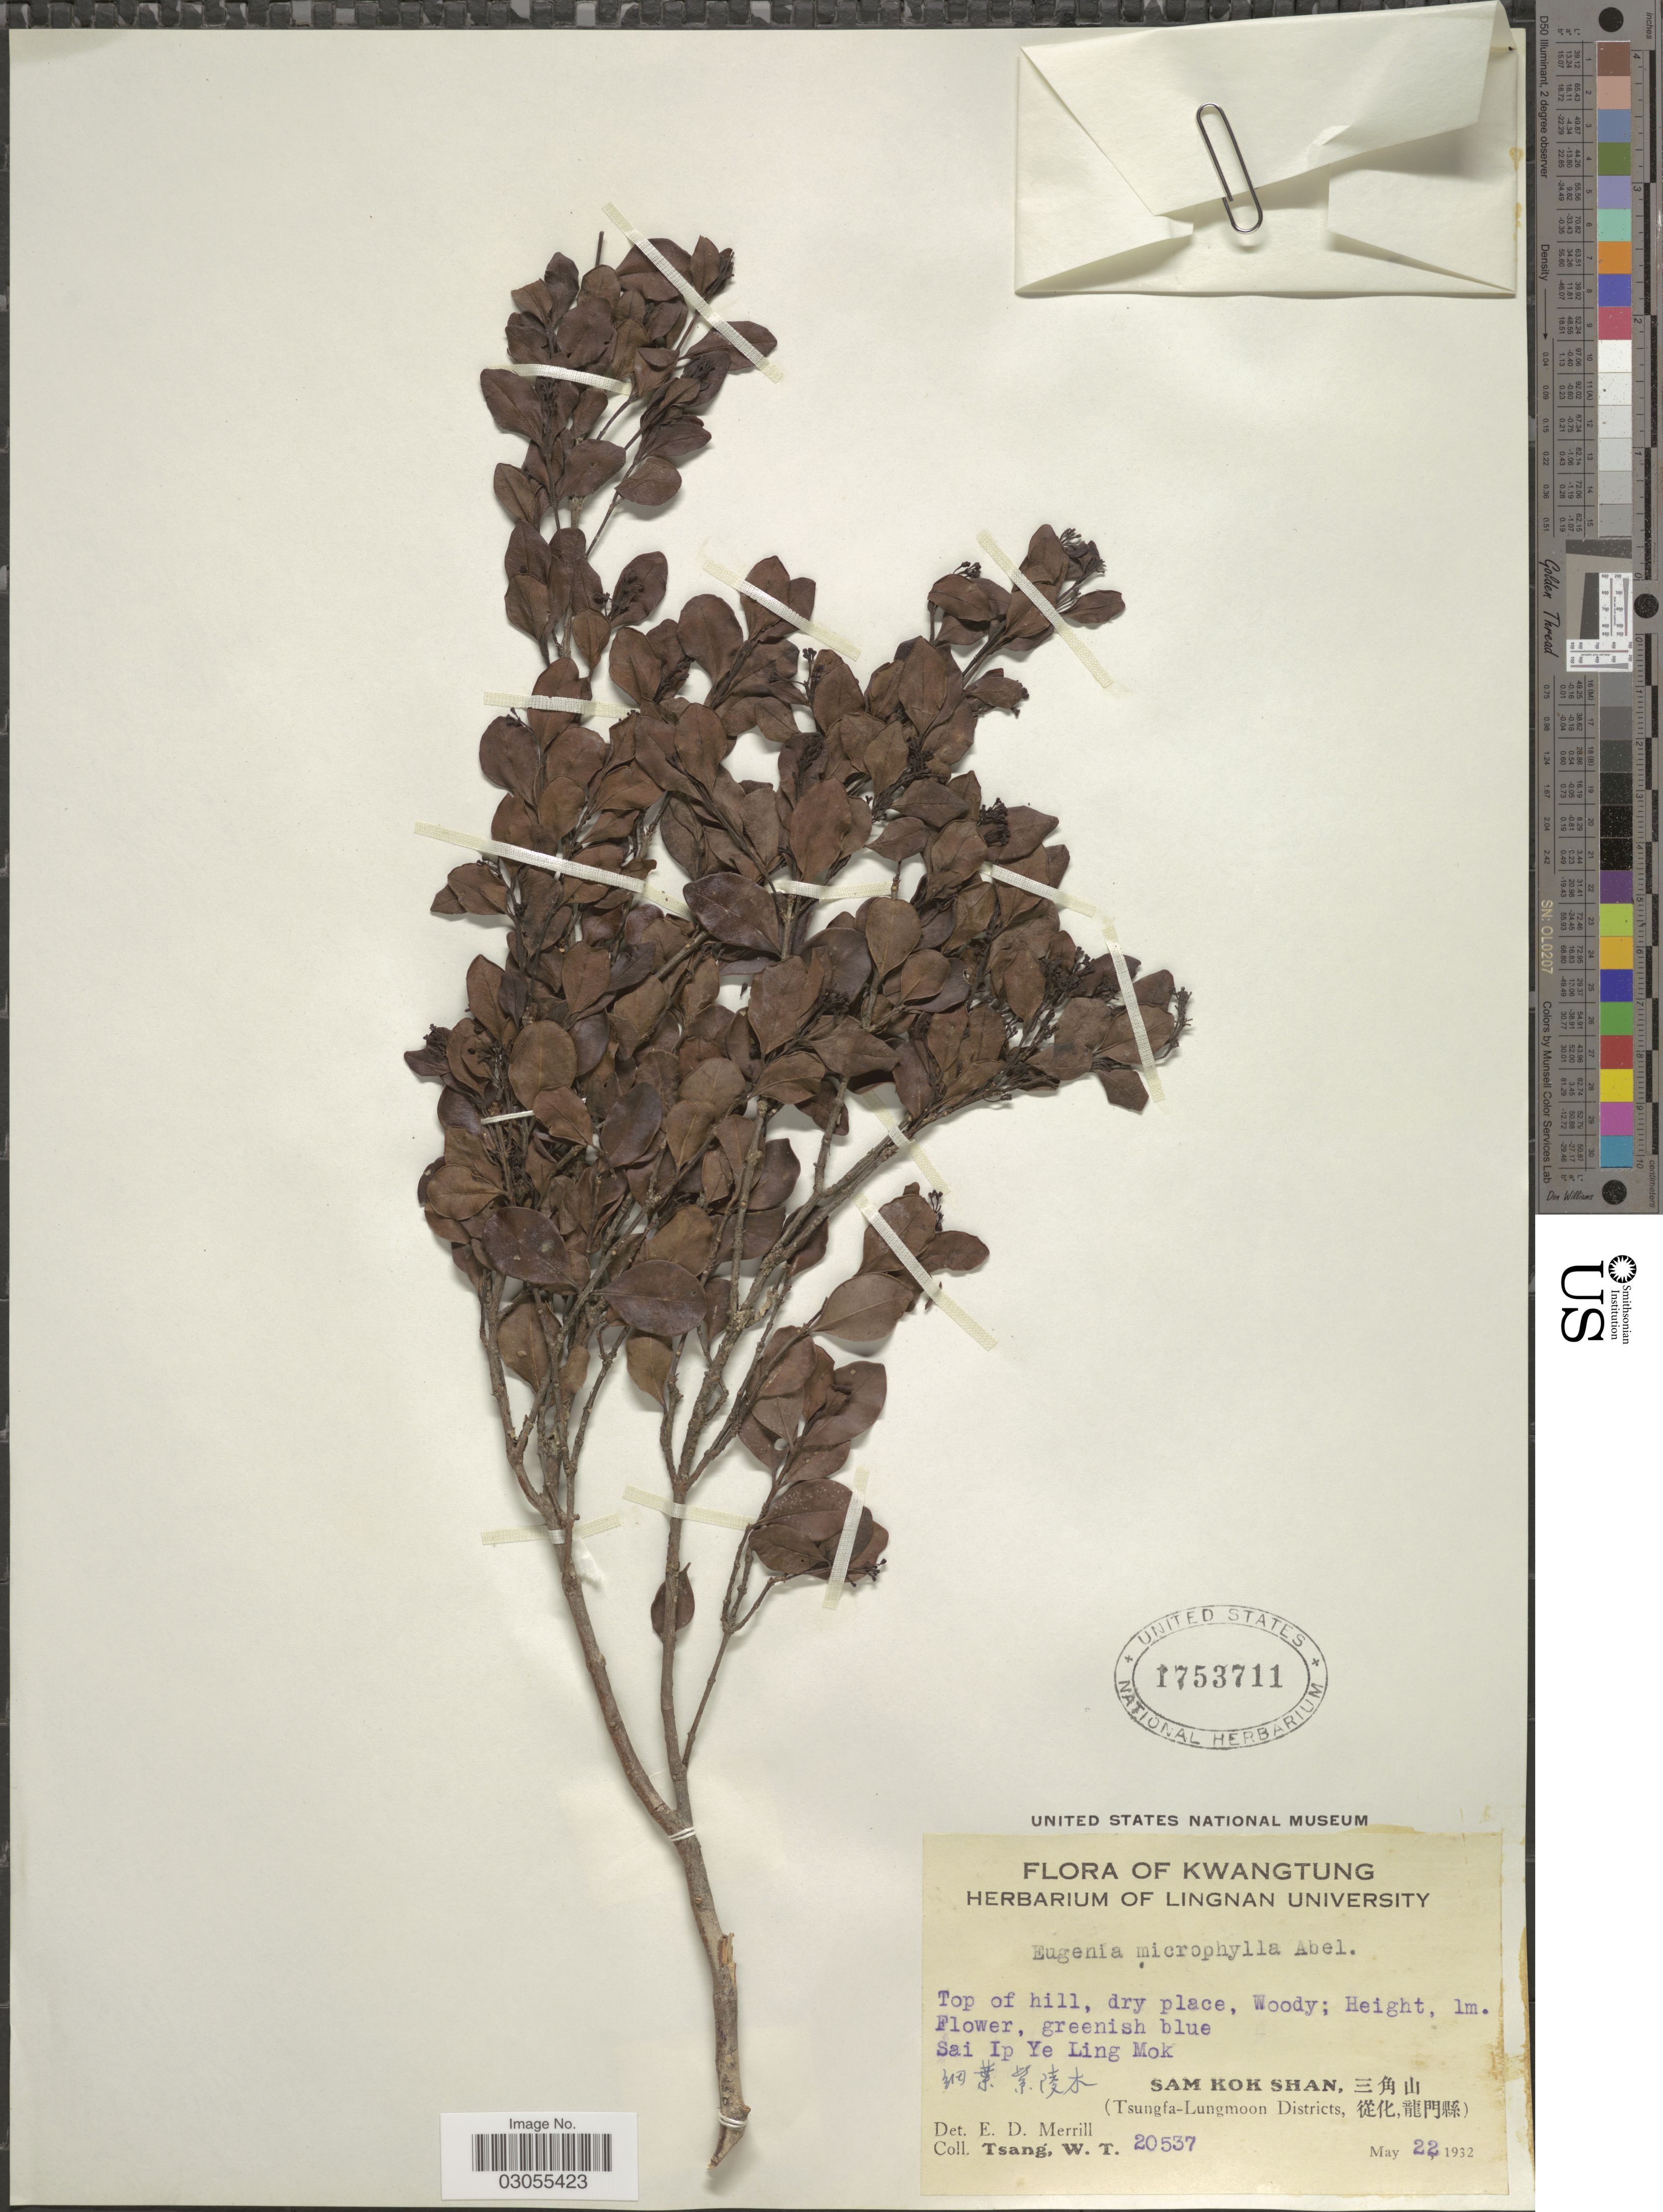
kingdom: Plantae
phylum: Tracheophyta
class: Magnoliopsida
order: Myrtales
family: Myrtaceae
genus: Syzygium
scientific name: Syzygium buxifolium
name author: Hook. & Arn.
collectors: W. T. Tsang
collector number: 20537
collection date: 1932-05-22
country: China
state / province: Guangdong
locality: Kwatung.Sam Kok Shan, (Tsungfa-Lungmoon Districts.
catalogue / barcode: US 1753711